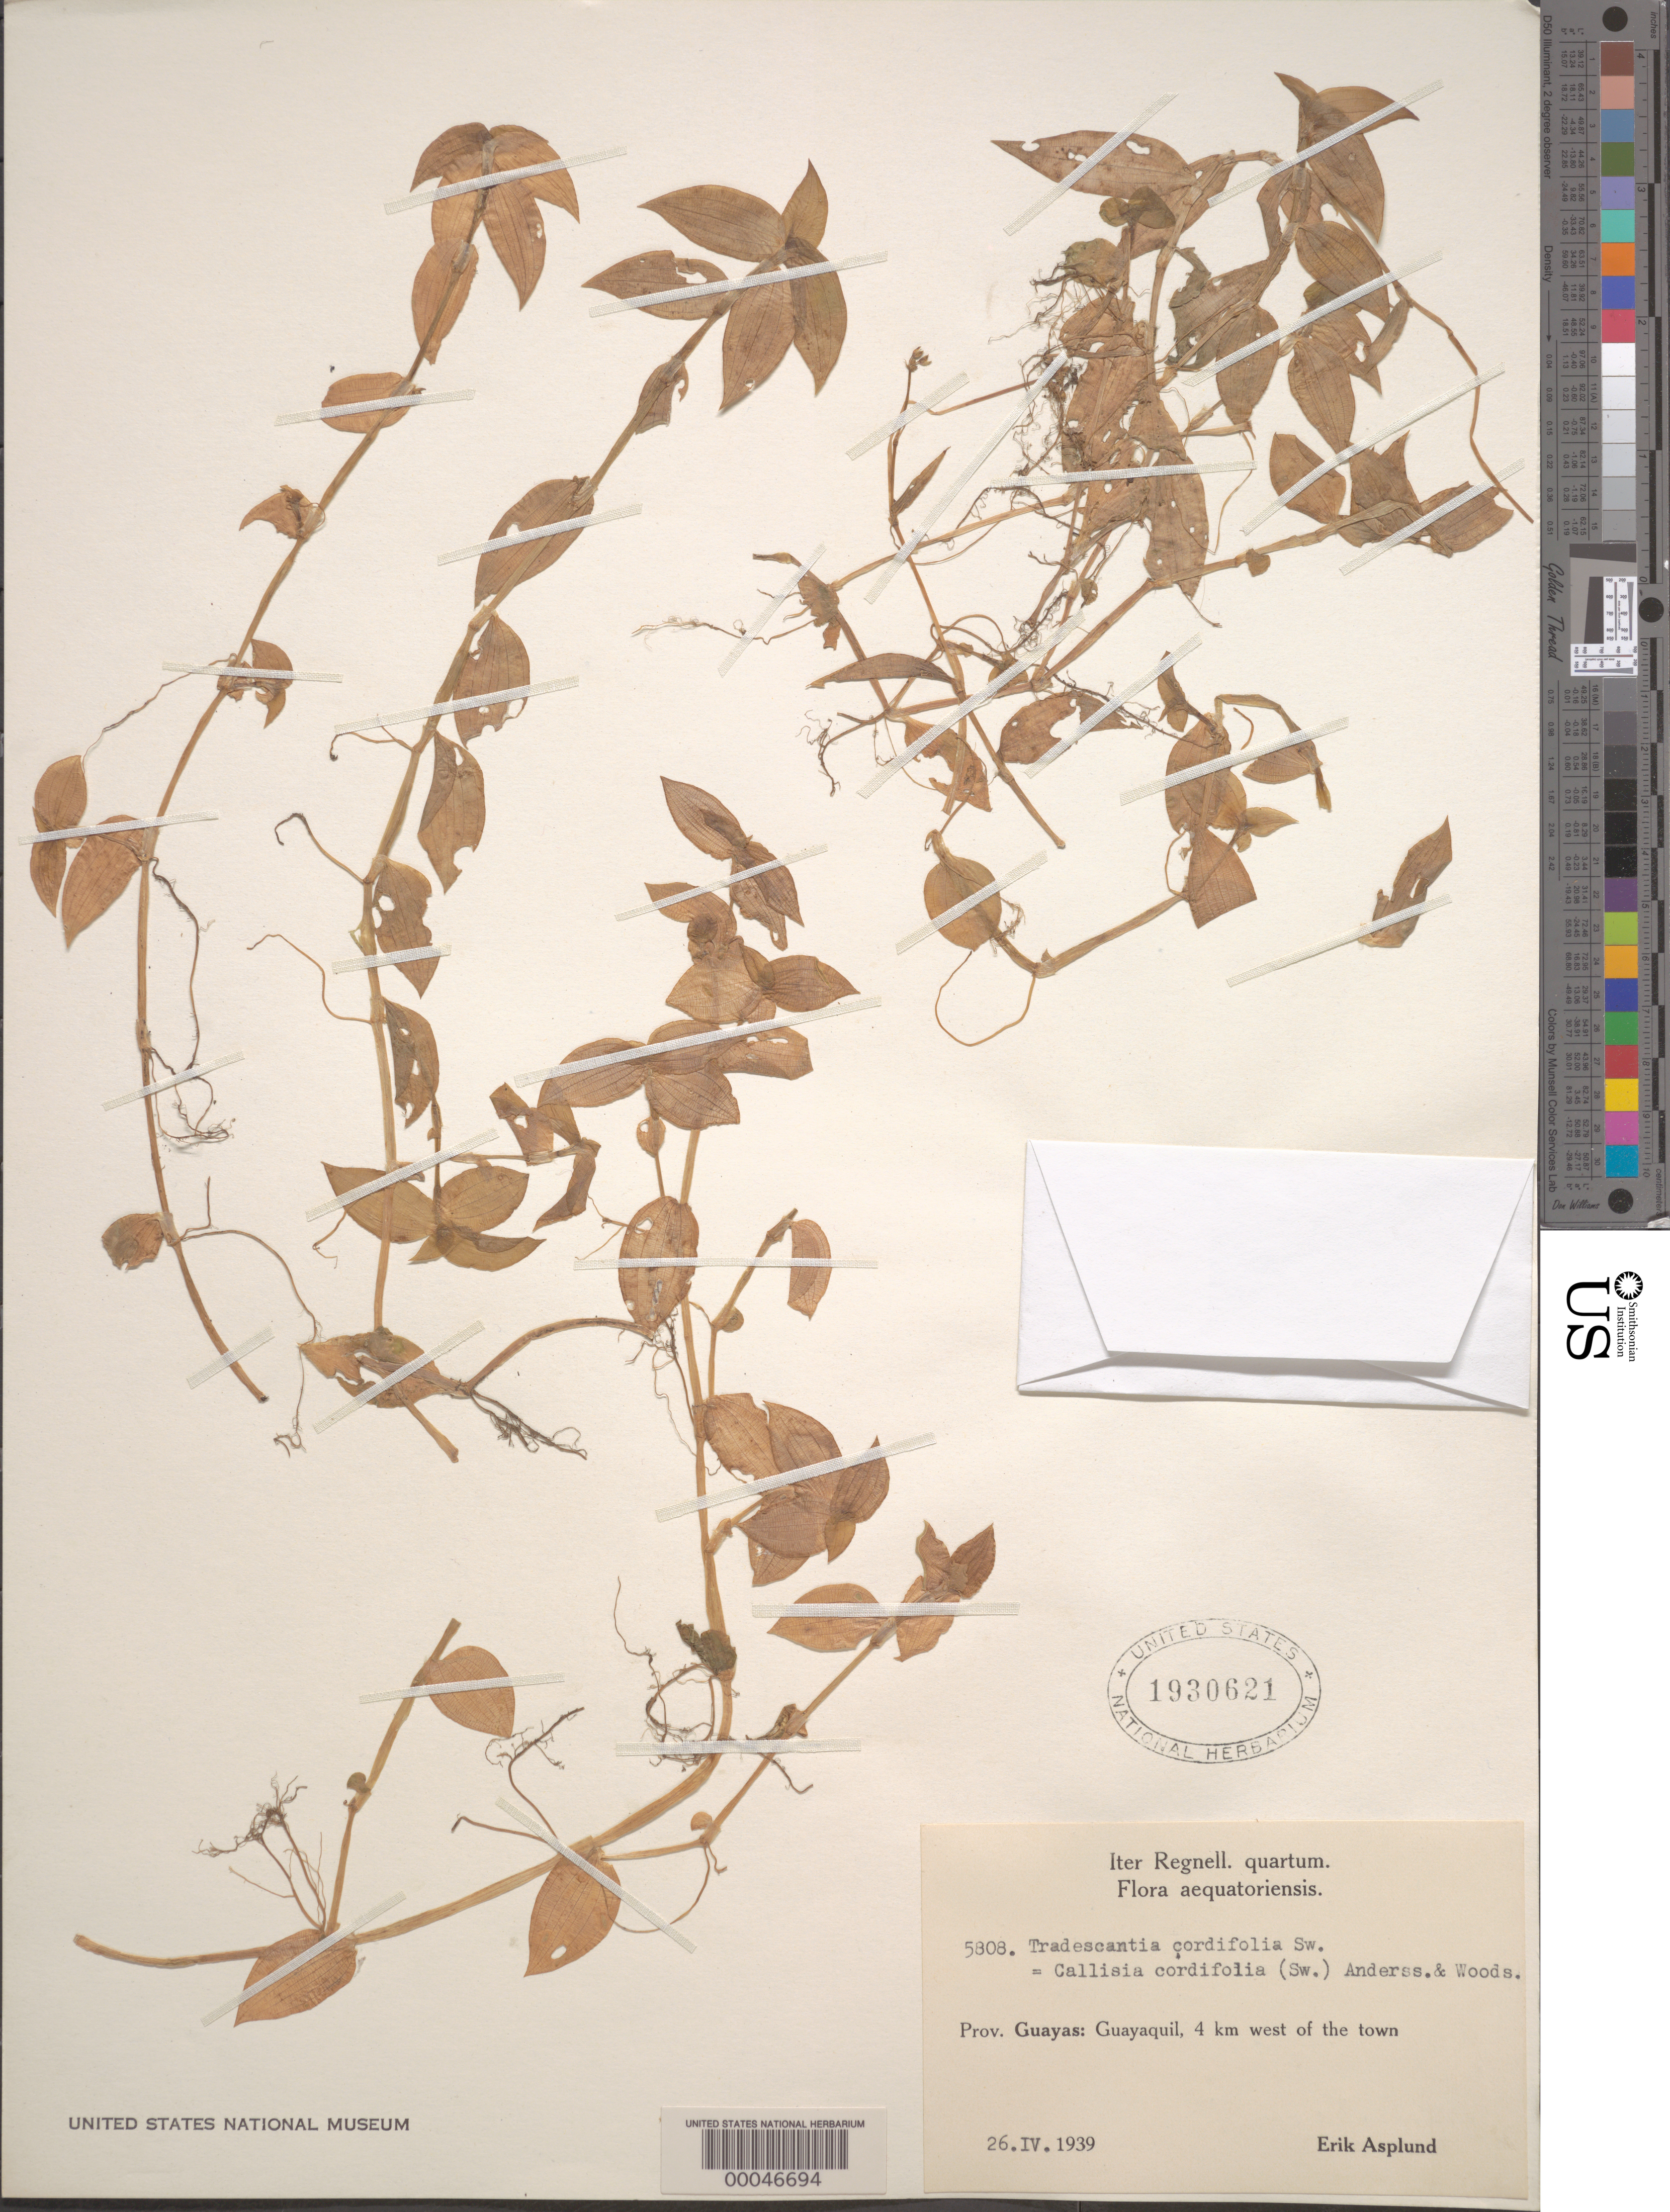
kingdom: Plantae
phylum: Tracheophyta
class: Liliopsida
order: Commelinales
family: Commelinaceae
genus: Callisia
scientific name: Callisia cordifolia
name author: (Sw.) E.S. Anderson & Woodson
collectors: E. Asplund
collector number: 5808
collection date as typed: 26 Apr 1939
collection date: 1939-04-26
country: Ecuador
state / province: Guayas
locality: W of Guayaquil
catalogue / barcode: US 1930621